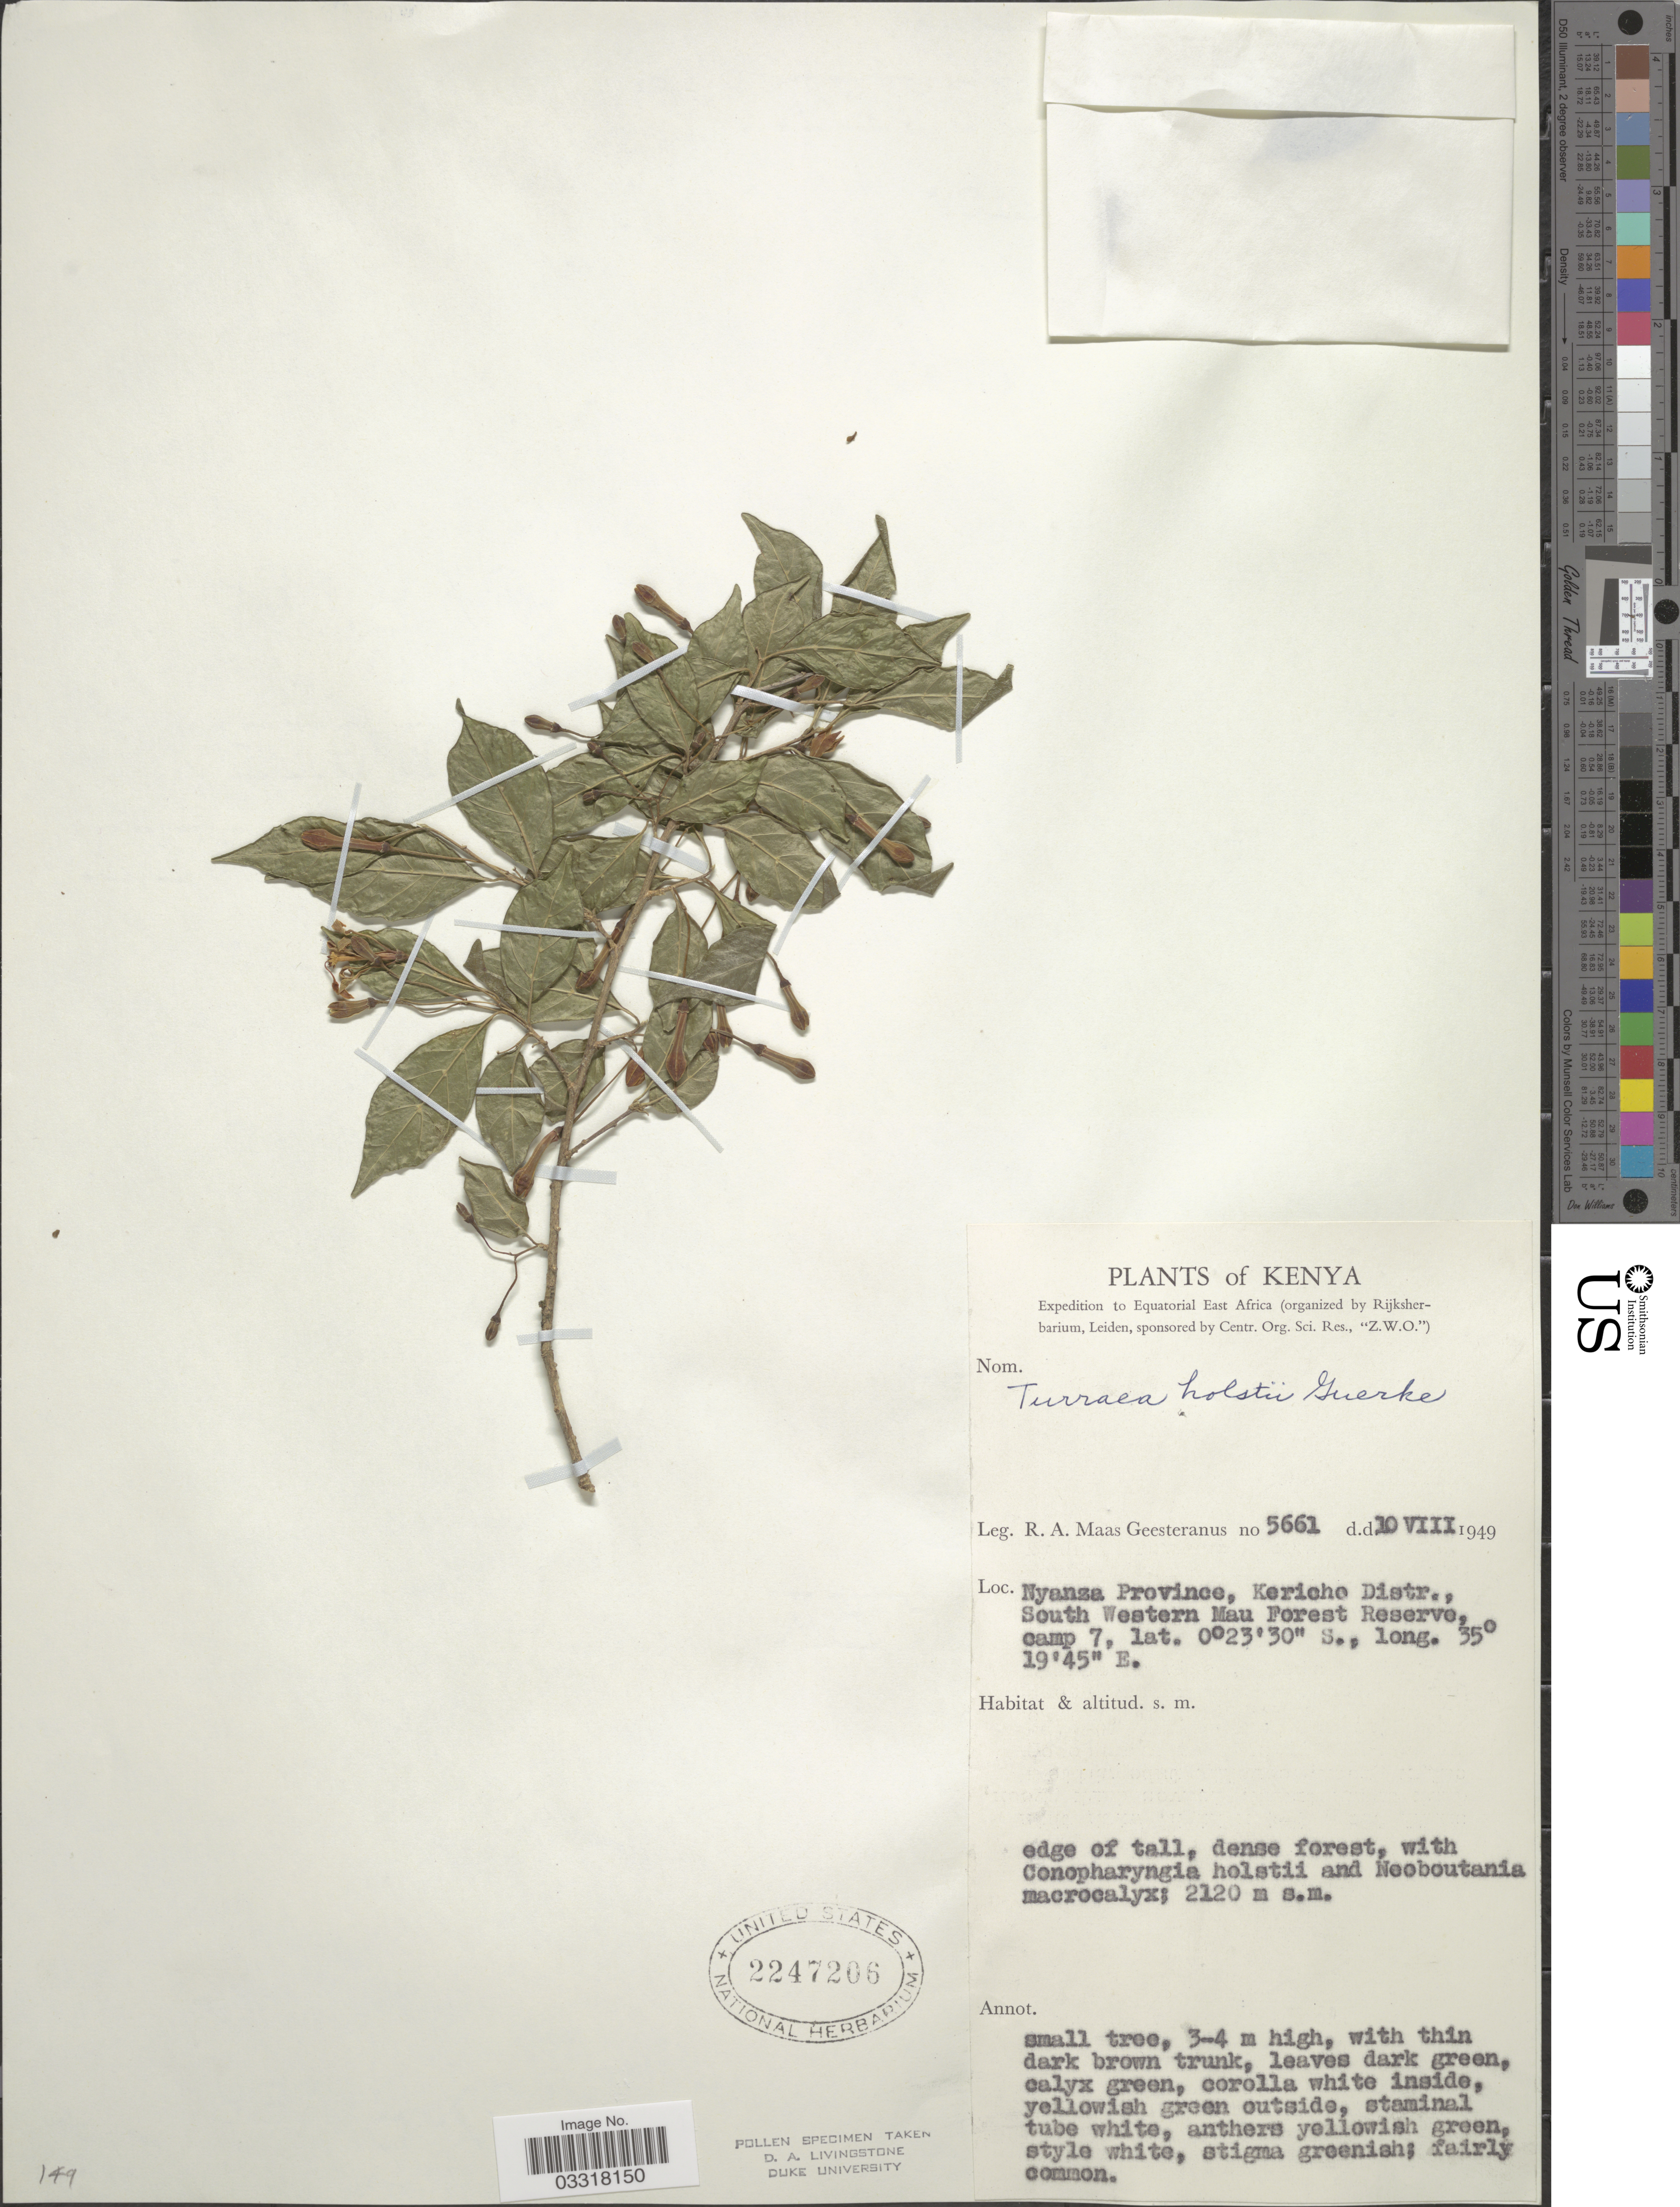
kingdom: Plantae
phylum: Tracheophyta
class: Magnoliopsida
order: Sapindales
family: Meliaceae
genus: Turraea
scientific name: Turraea holstii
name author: Gürke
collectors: R. A. Maas Geesteranus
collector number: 5661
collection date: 1949-08-30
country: Kenya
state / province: Kericho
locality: Equatorial East Africa. Kericho Distr., South Western Mau Forest Reserve, camp 7.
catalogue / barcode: US 2247206